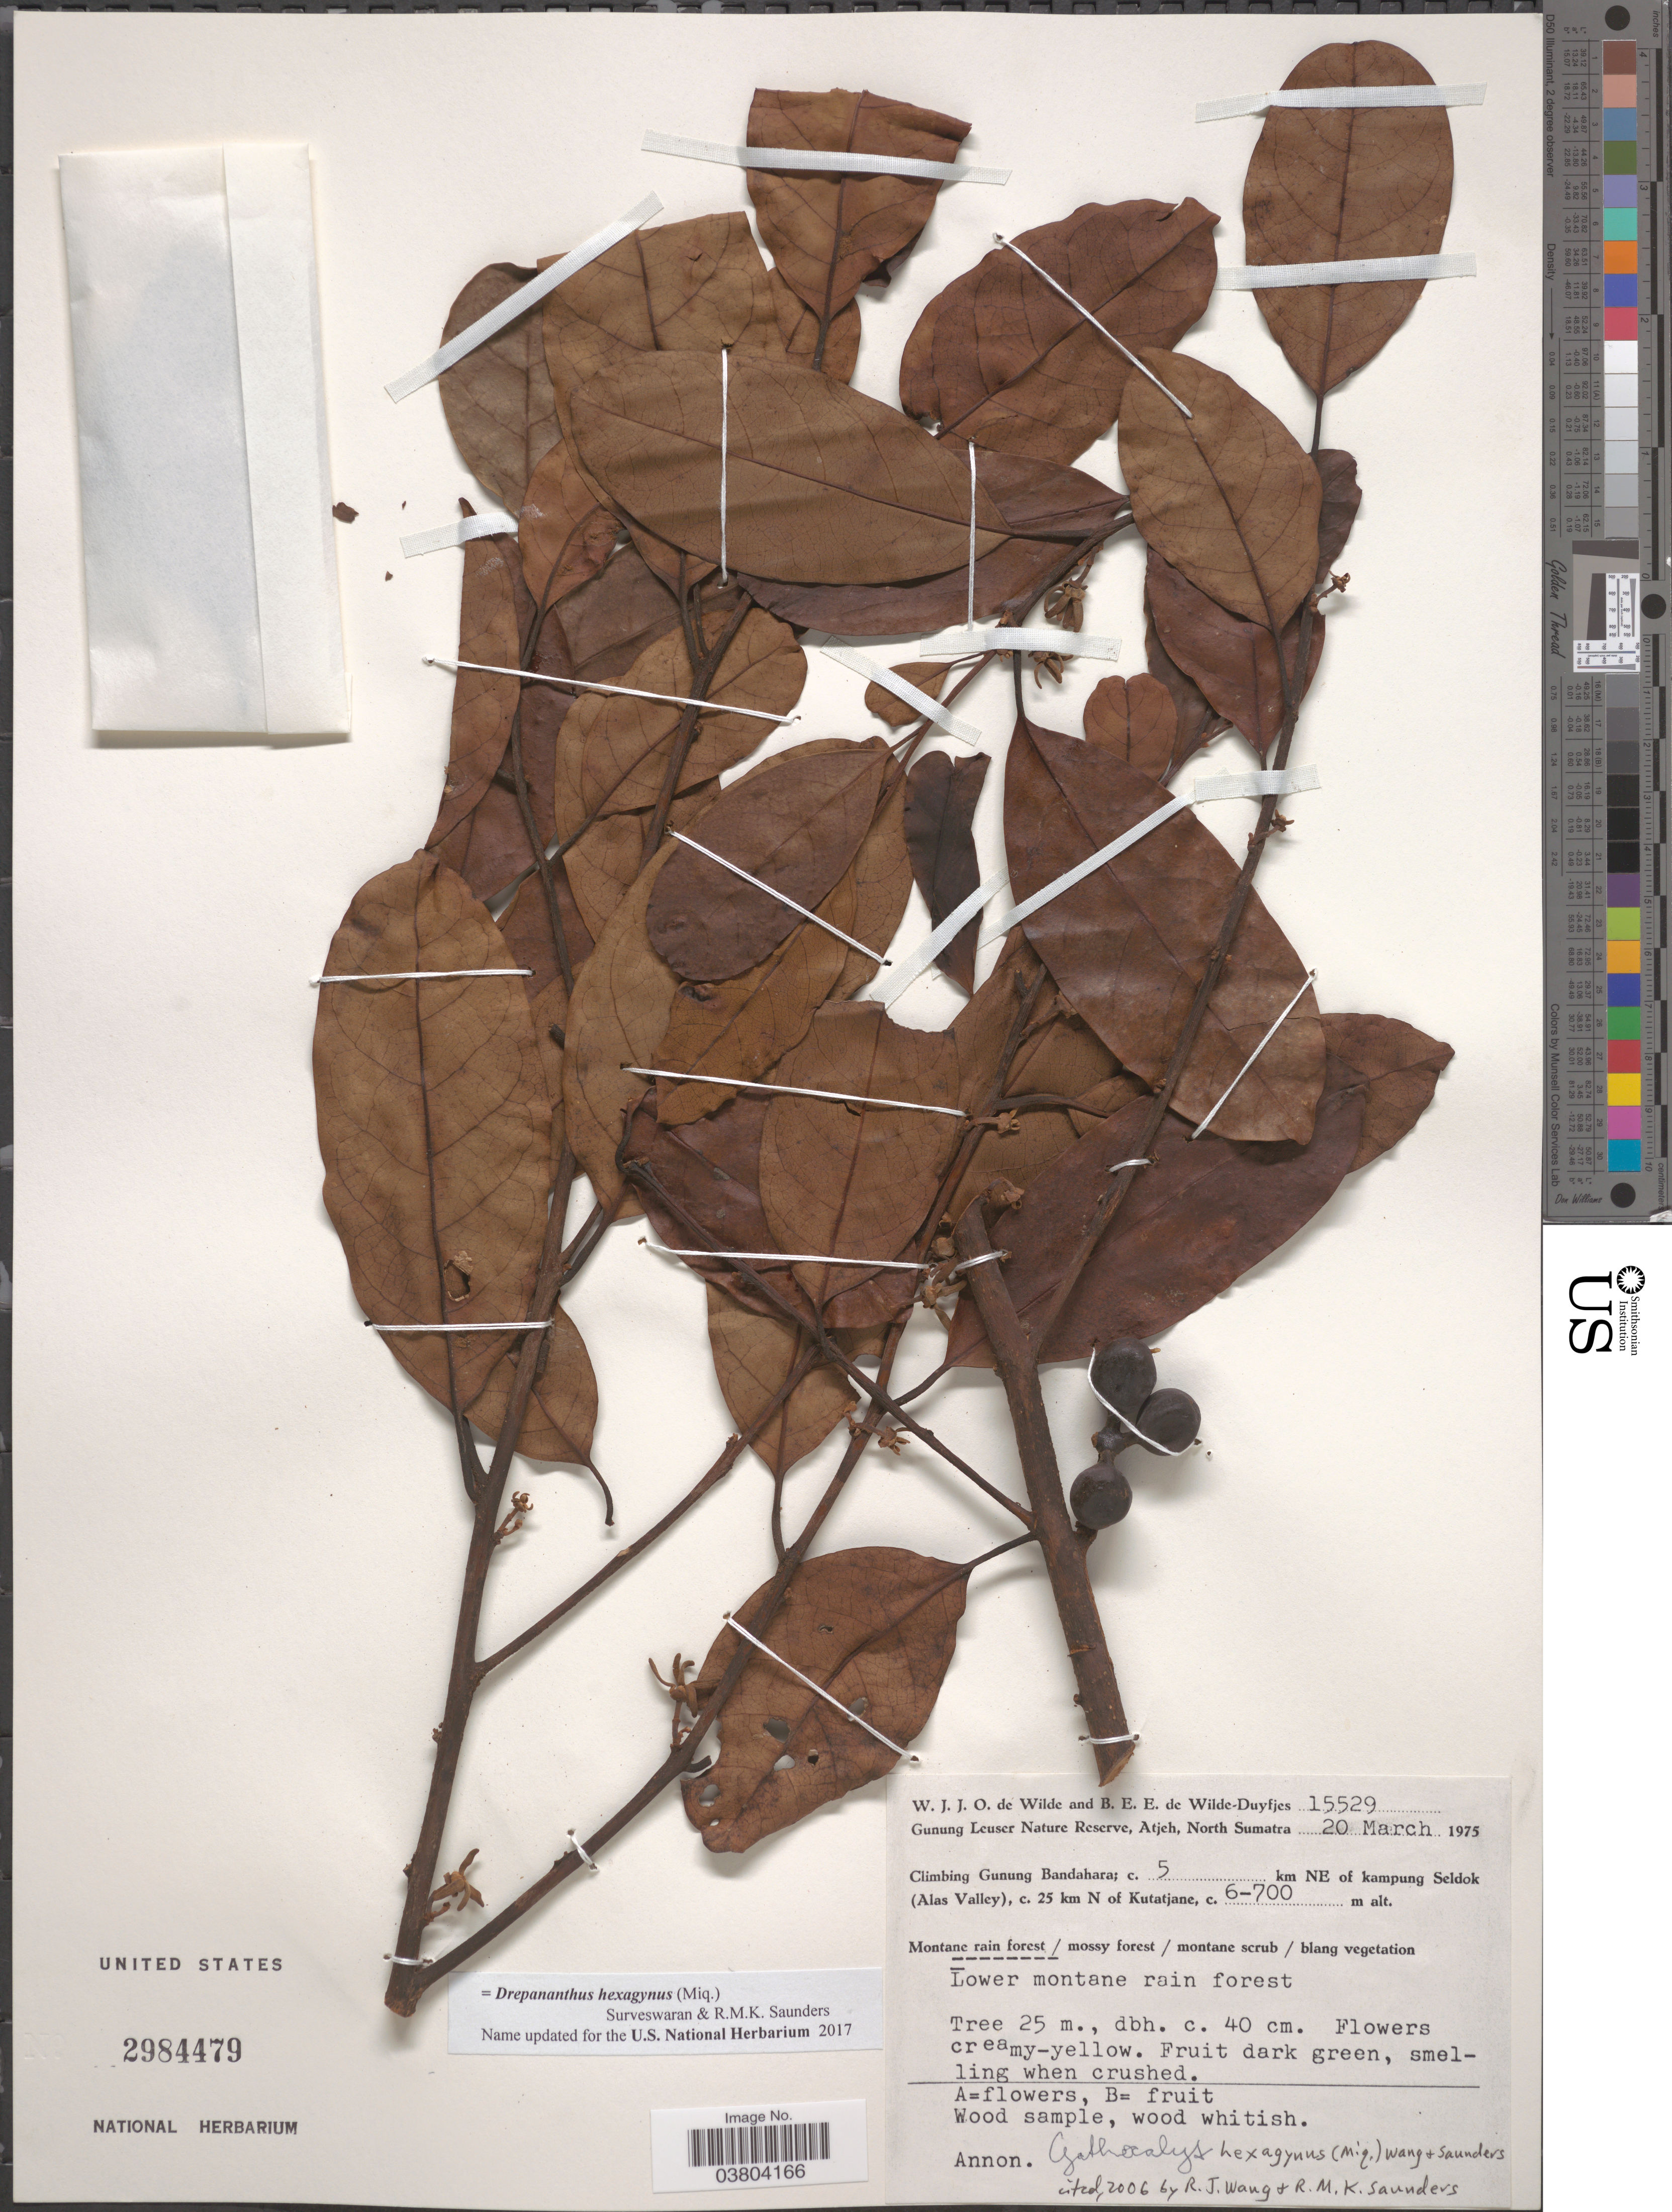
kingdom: Plantae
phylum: Tracheophyta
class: Magnoliopsida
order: Magnoliales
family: Annonaceae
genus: Drepananthus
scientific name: Drepananthus hexagynus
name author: (Miq.) Surveswaran & R.M.K. Saunders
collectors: W. J. de Wilde & B. E. de Wilde-Duyfjes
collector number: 15529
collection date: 1975-03-20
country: Indonesia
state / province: Sumatra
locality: Gunung Leuser Nature Reserve, Atjeh, North Sumatra. Climbing Gunung Bandahara; c. 5 km NE of kampung Seldok (Alas Valley), c. 25 km N of Kutatjane.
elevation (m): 600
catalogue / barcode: US 2984479